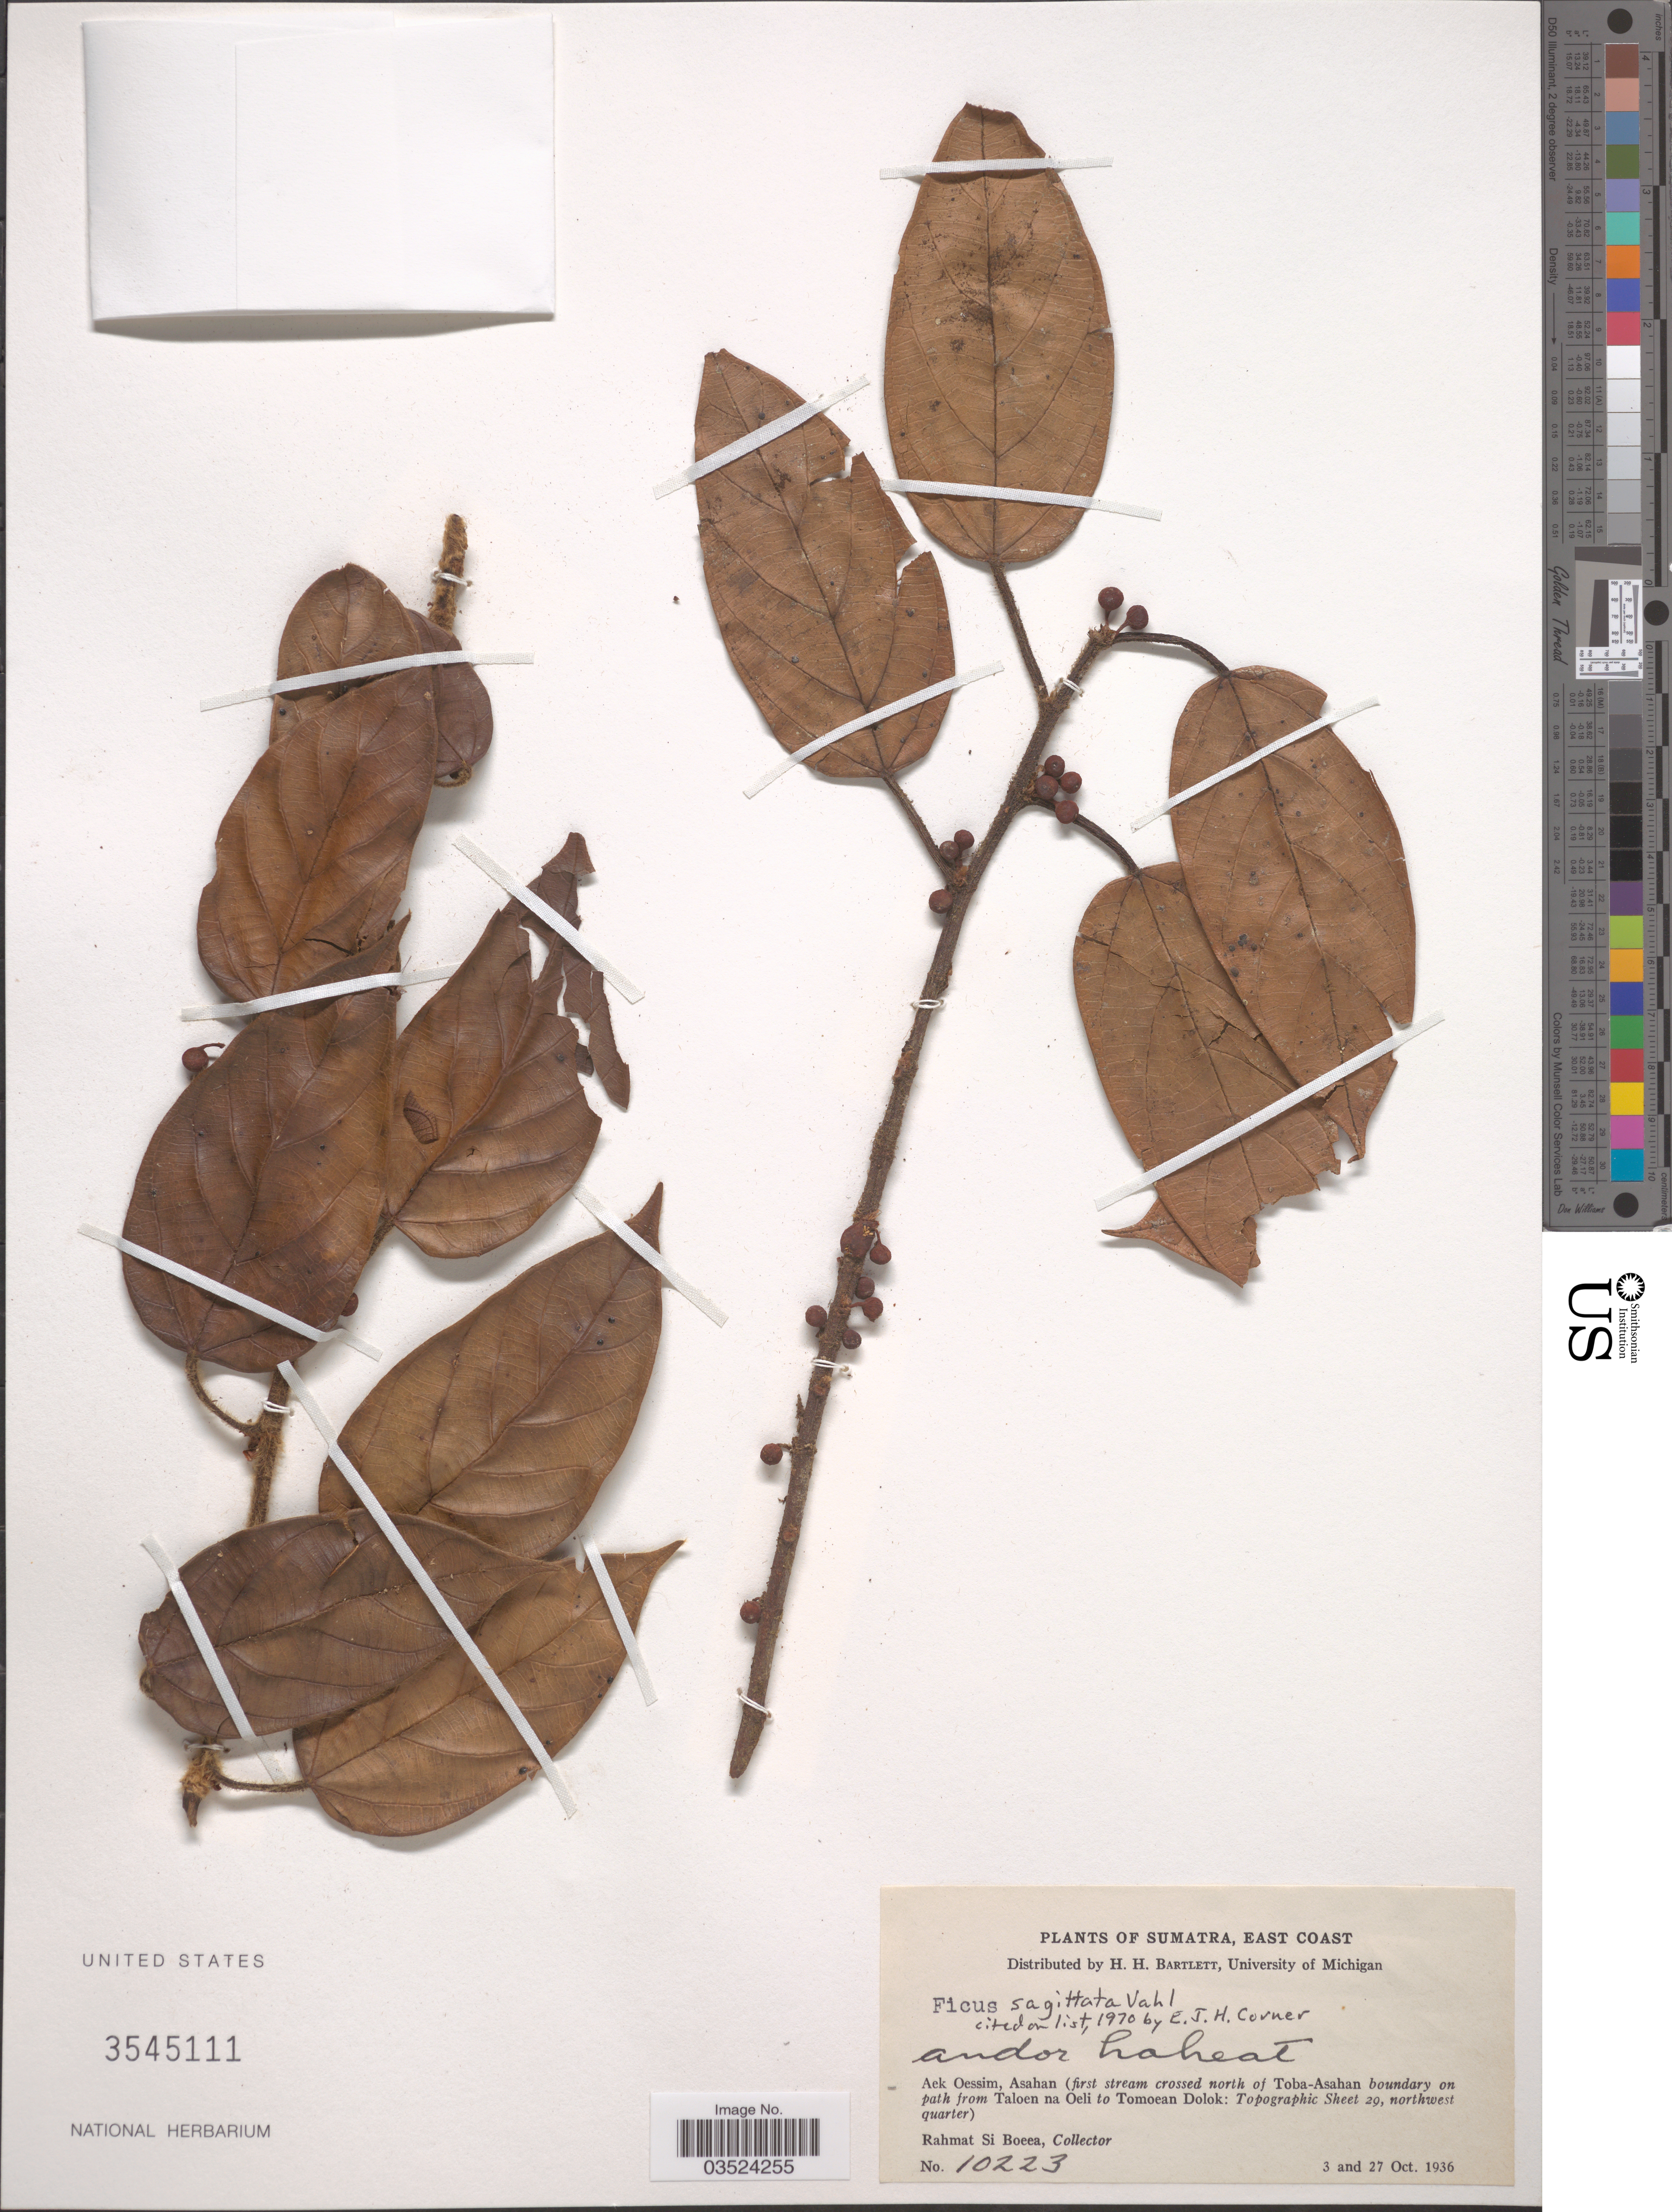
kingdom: Plantae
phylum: Tracheophyta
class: Magnoliopsida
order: Rosales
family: Moraceae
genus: Ficus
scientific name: Ficus sagittata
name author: Vahl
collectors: Rahmat Si Boeea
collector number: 10223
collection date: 1936-10-03/1936-10-27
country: Indonesia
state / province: Sumatra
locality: East Coast. Aek Oessim, Asahan (first stream crossed north of Toba-Asahan boundary on path from Taloen na Oeli to Tomoean Dolok: Topographic Sheet 29, northwest quarter).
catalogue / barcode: US 3545111